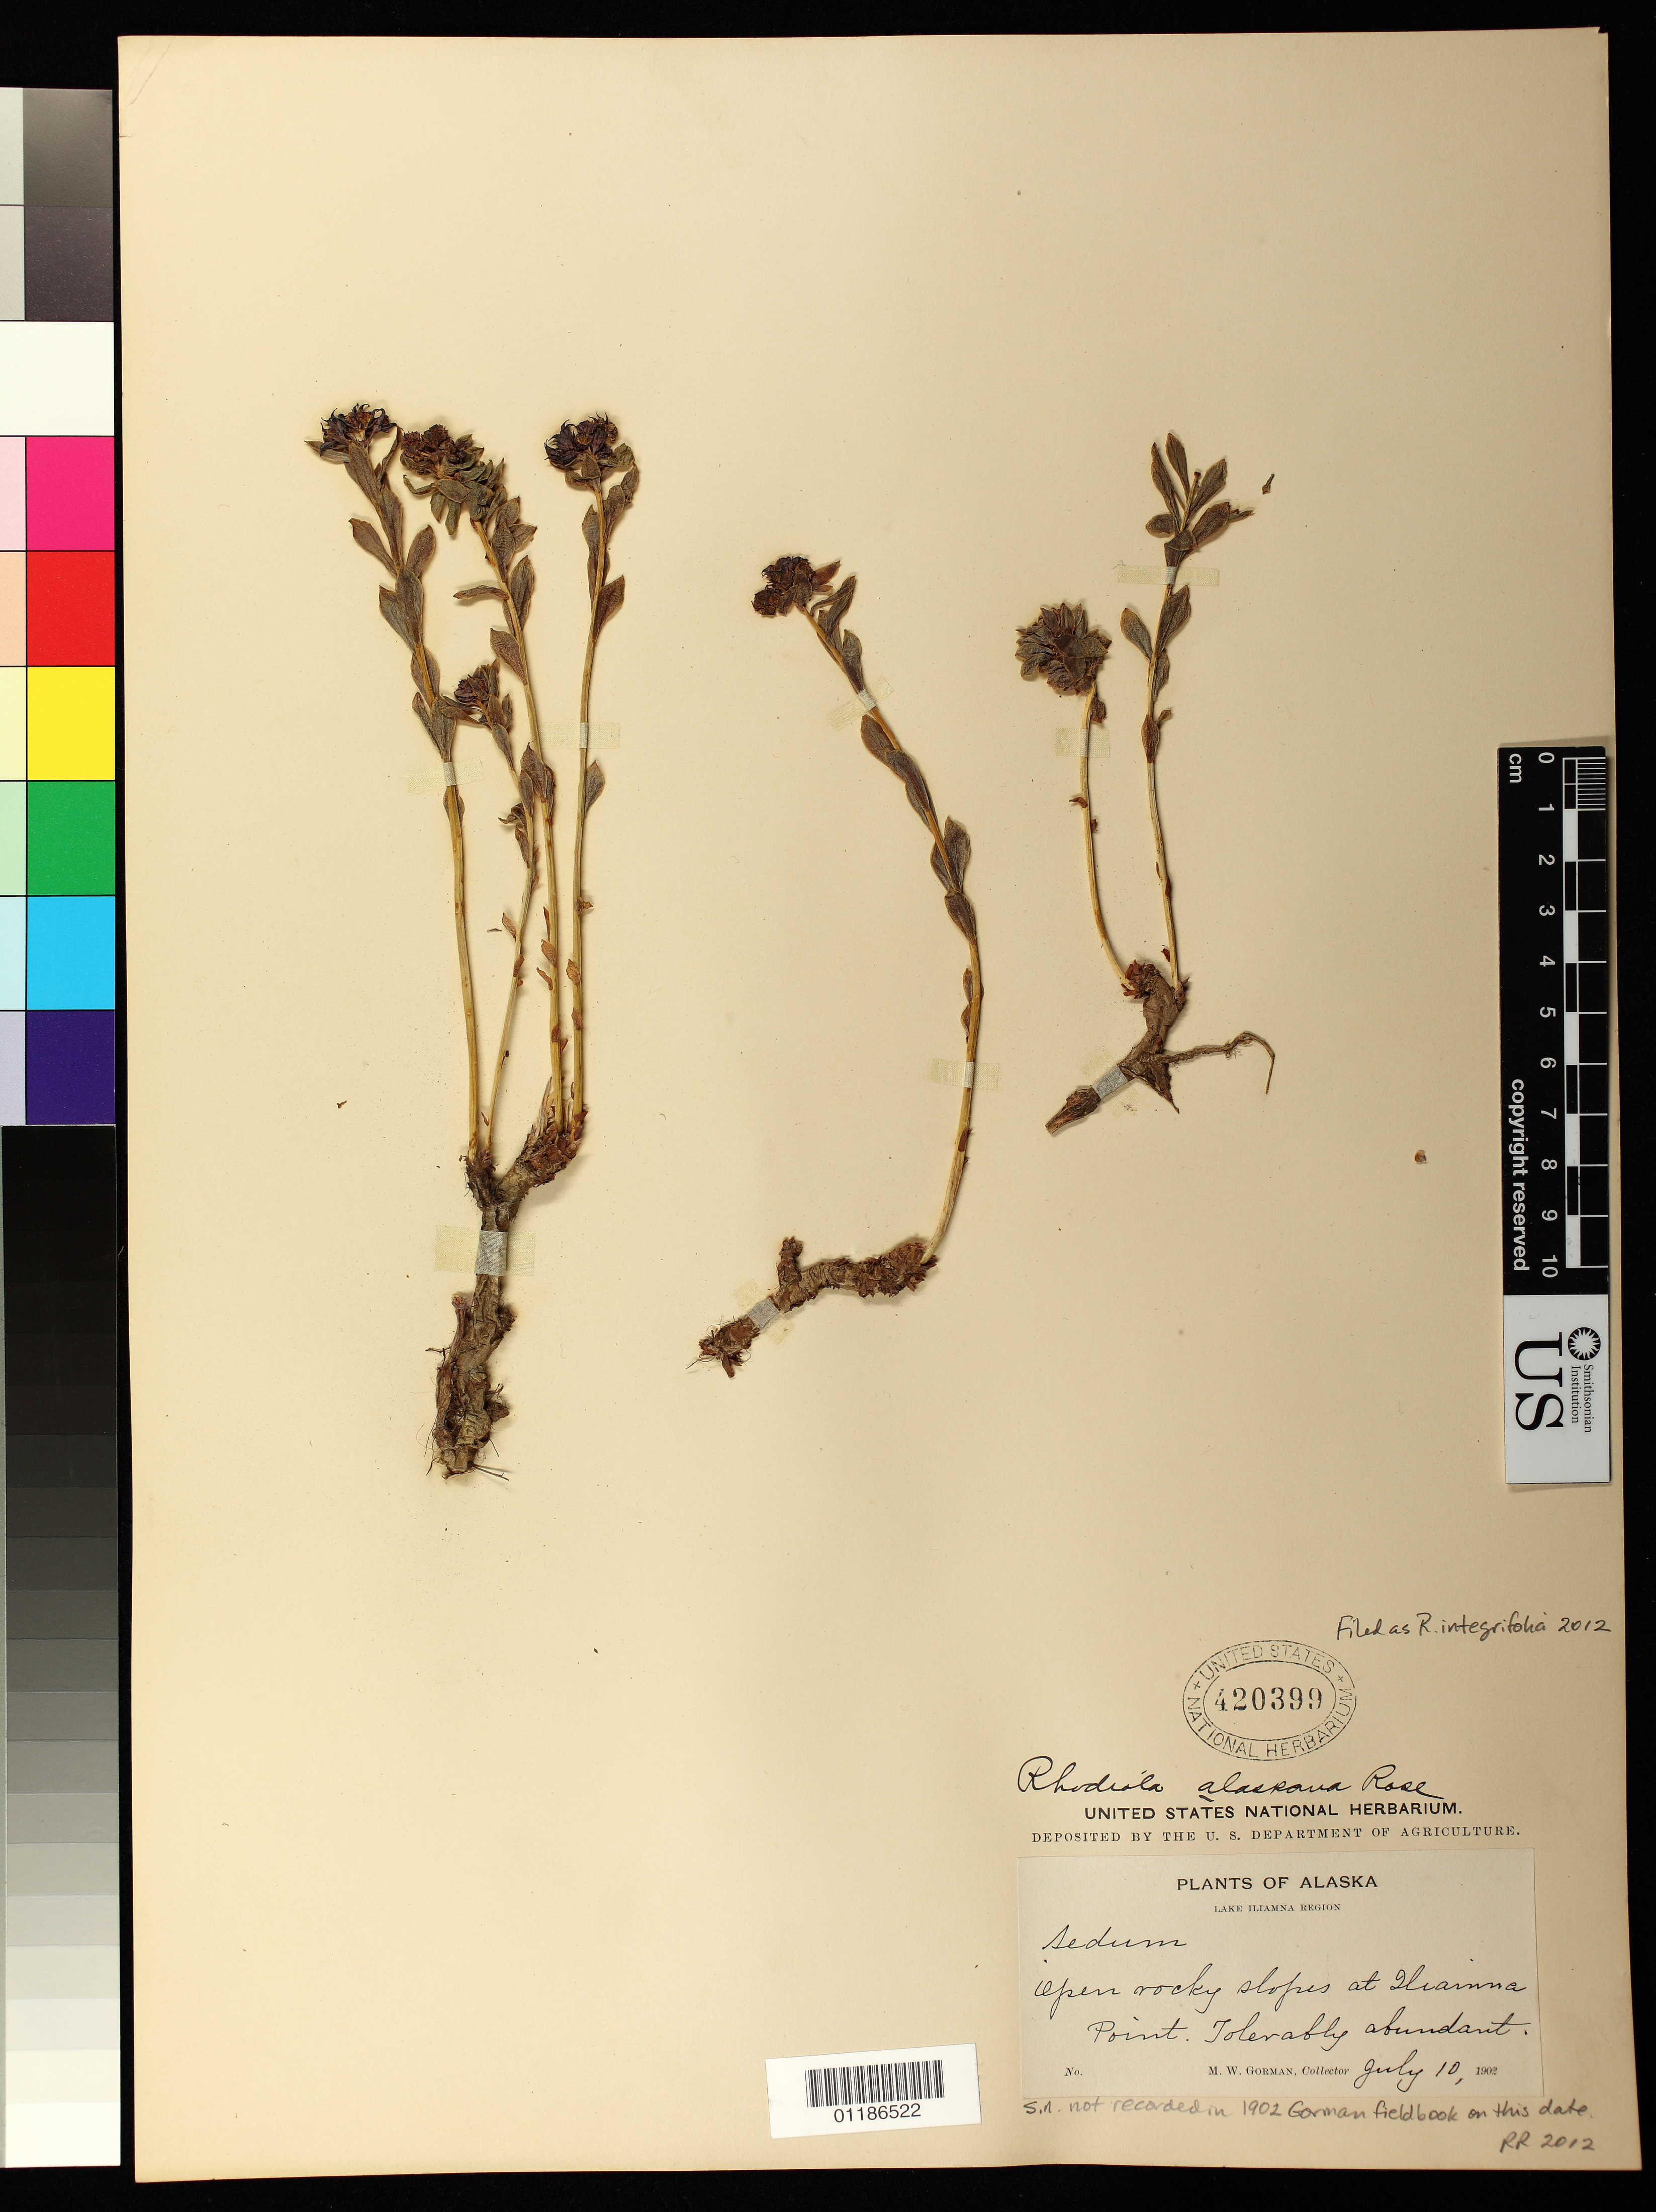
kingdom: Plantae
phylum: Tracheophyta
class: Magnoliopsida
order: Saxifragales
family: Crassulaceae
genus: Rhodiola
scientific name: Rhodiola integrifolia subsp. integrifolia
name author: Raf.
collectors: M. W. Gorman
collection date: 1902-07-10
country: United States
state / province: Alaska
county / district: Lake and Peninsula Borough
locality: Lake Iliamna Region. Open rocky slopes at Iliamna Point.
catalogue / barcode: US 420399